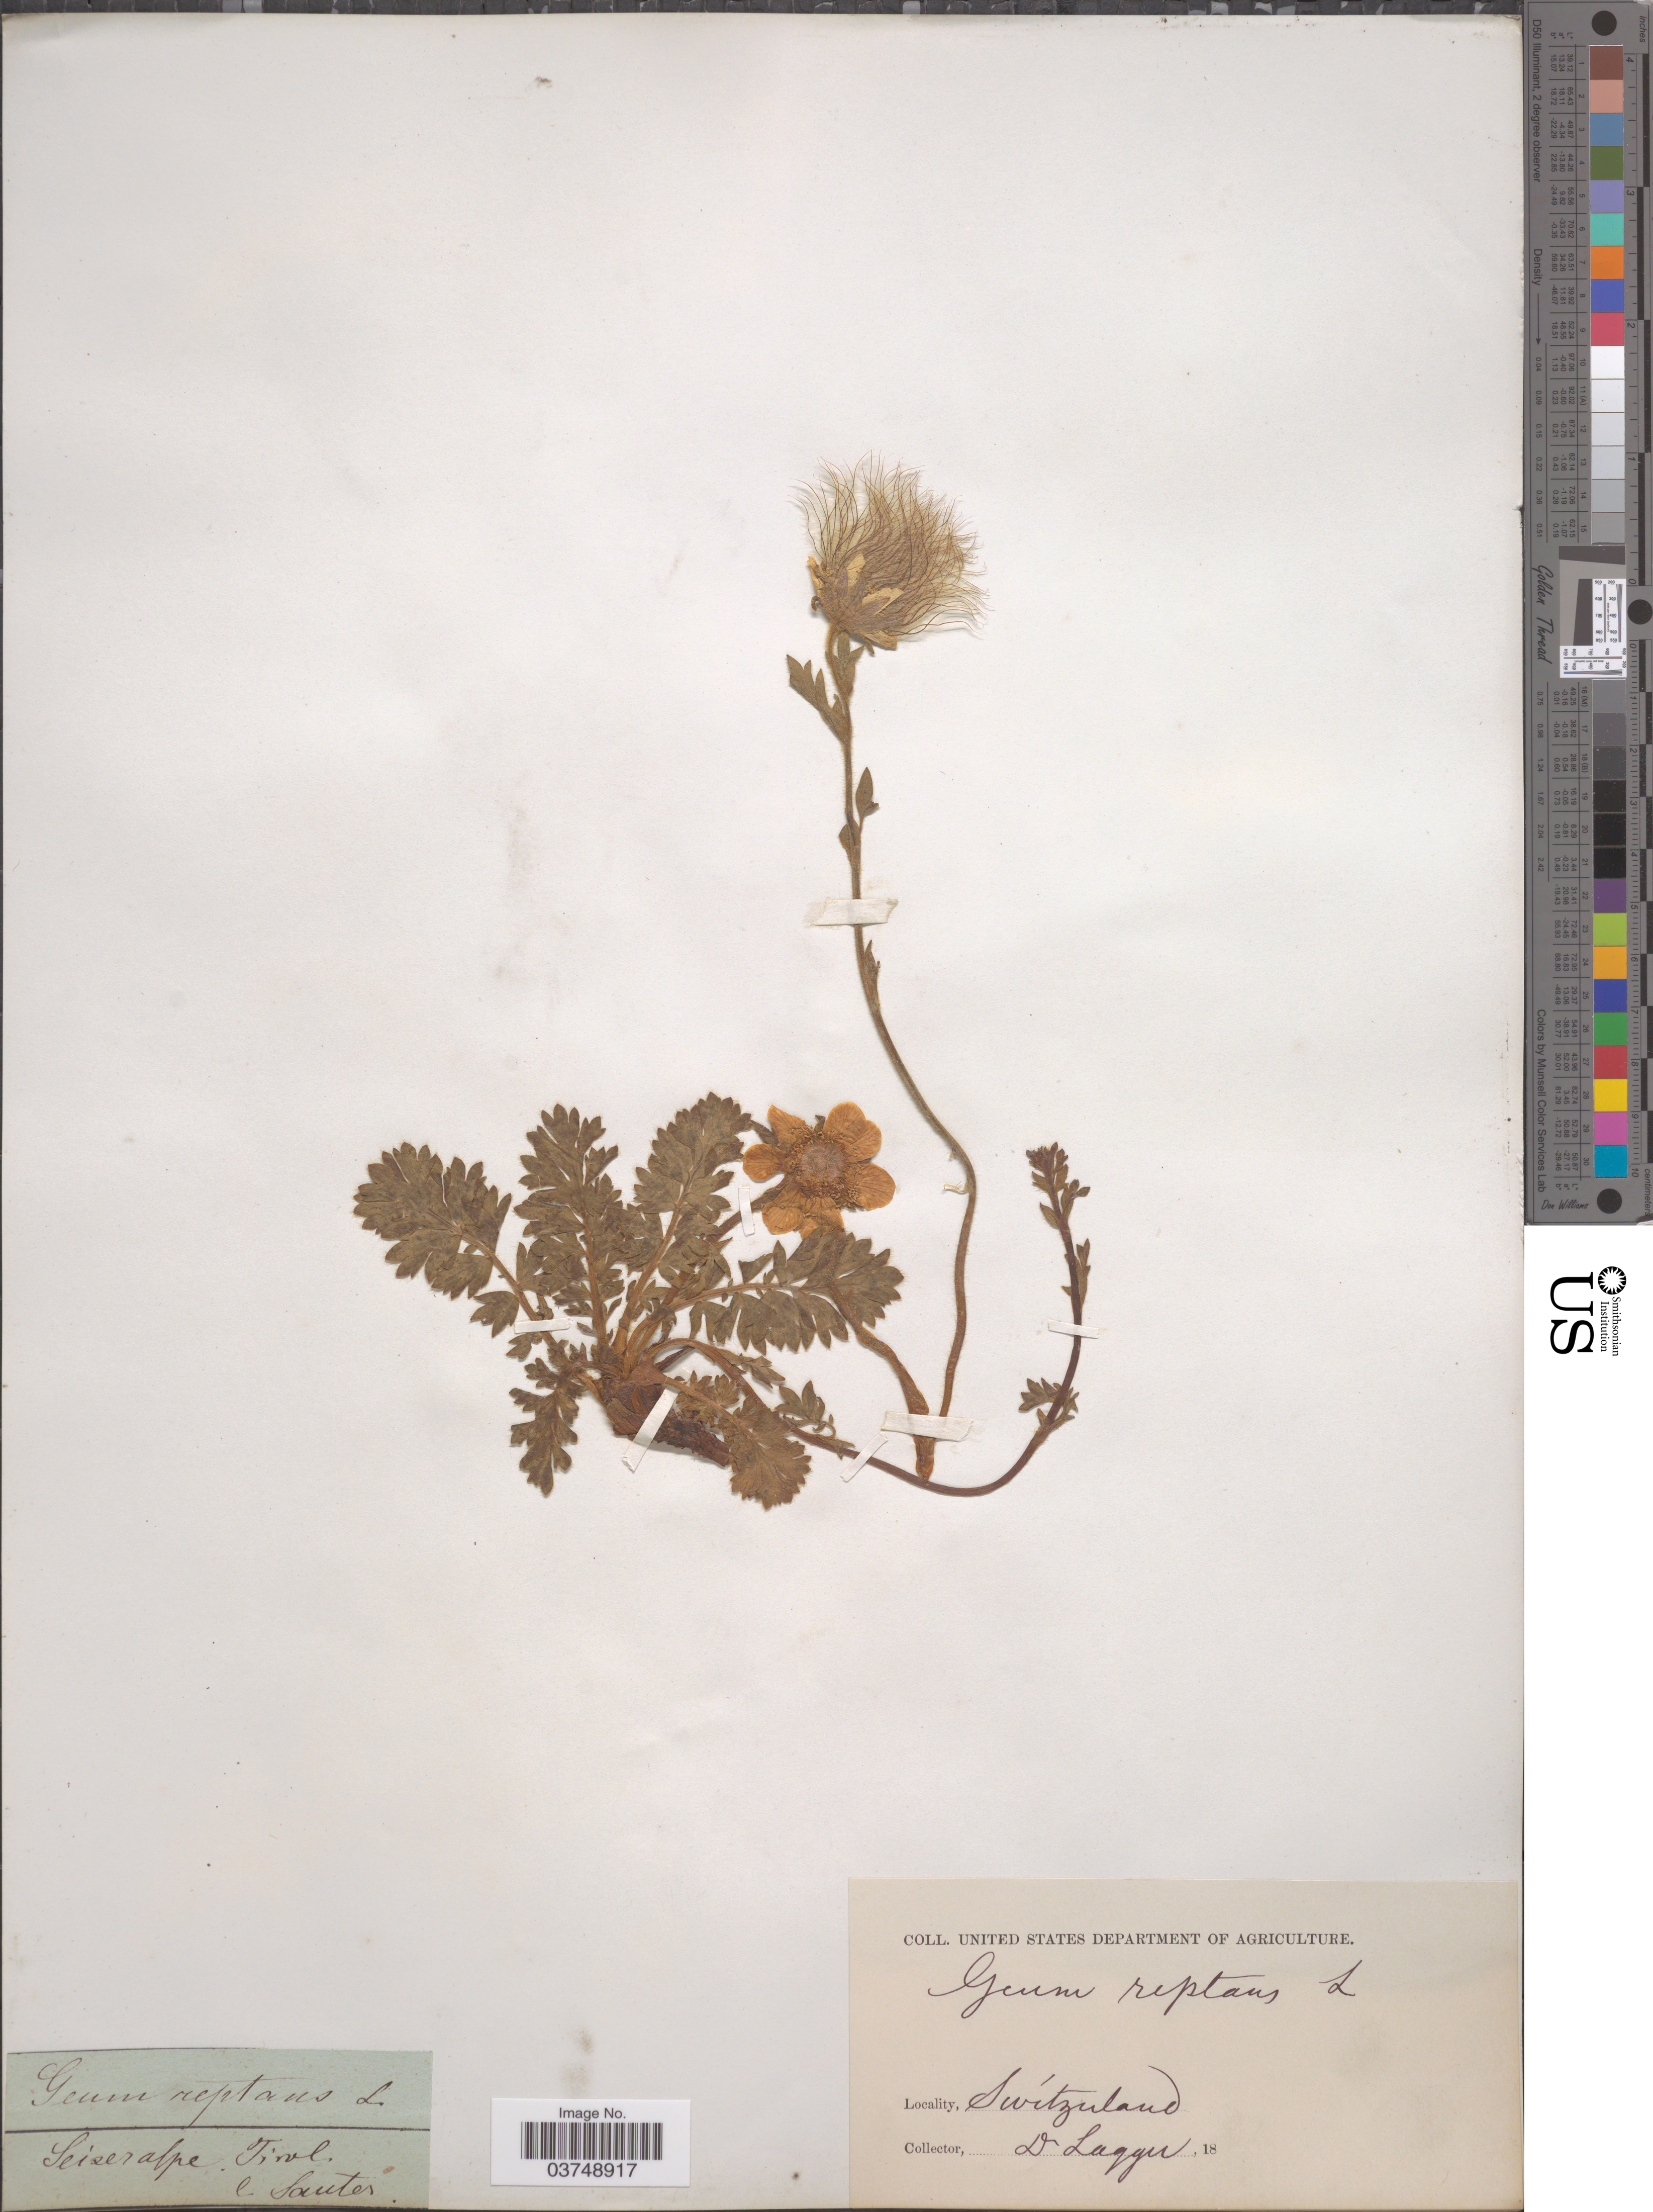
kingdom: Plantae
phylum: Tracheophyta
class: Magnoliopsida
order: Rosales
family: Rosaceae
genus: Geum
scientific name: Geum montanum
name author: L.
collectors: -. Sauter & F. J. Lagger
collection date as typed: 18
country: Switzerland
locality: Seiseralpe. Tirol.